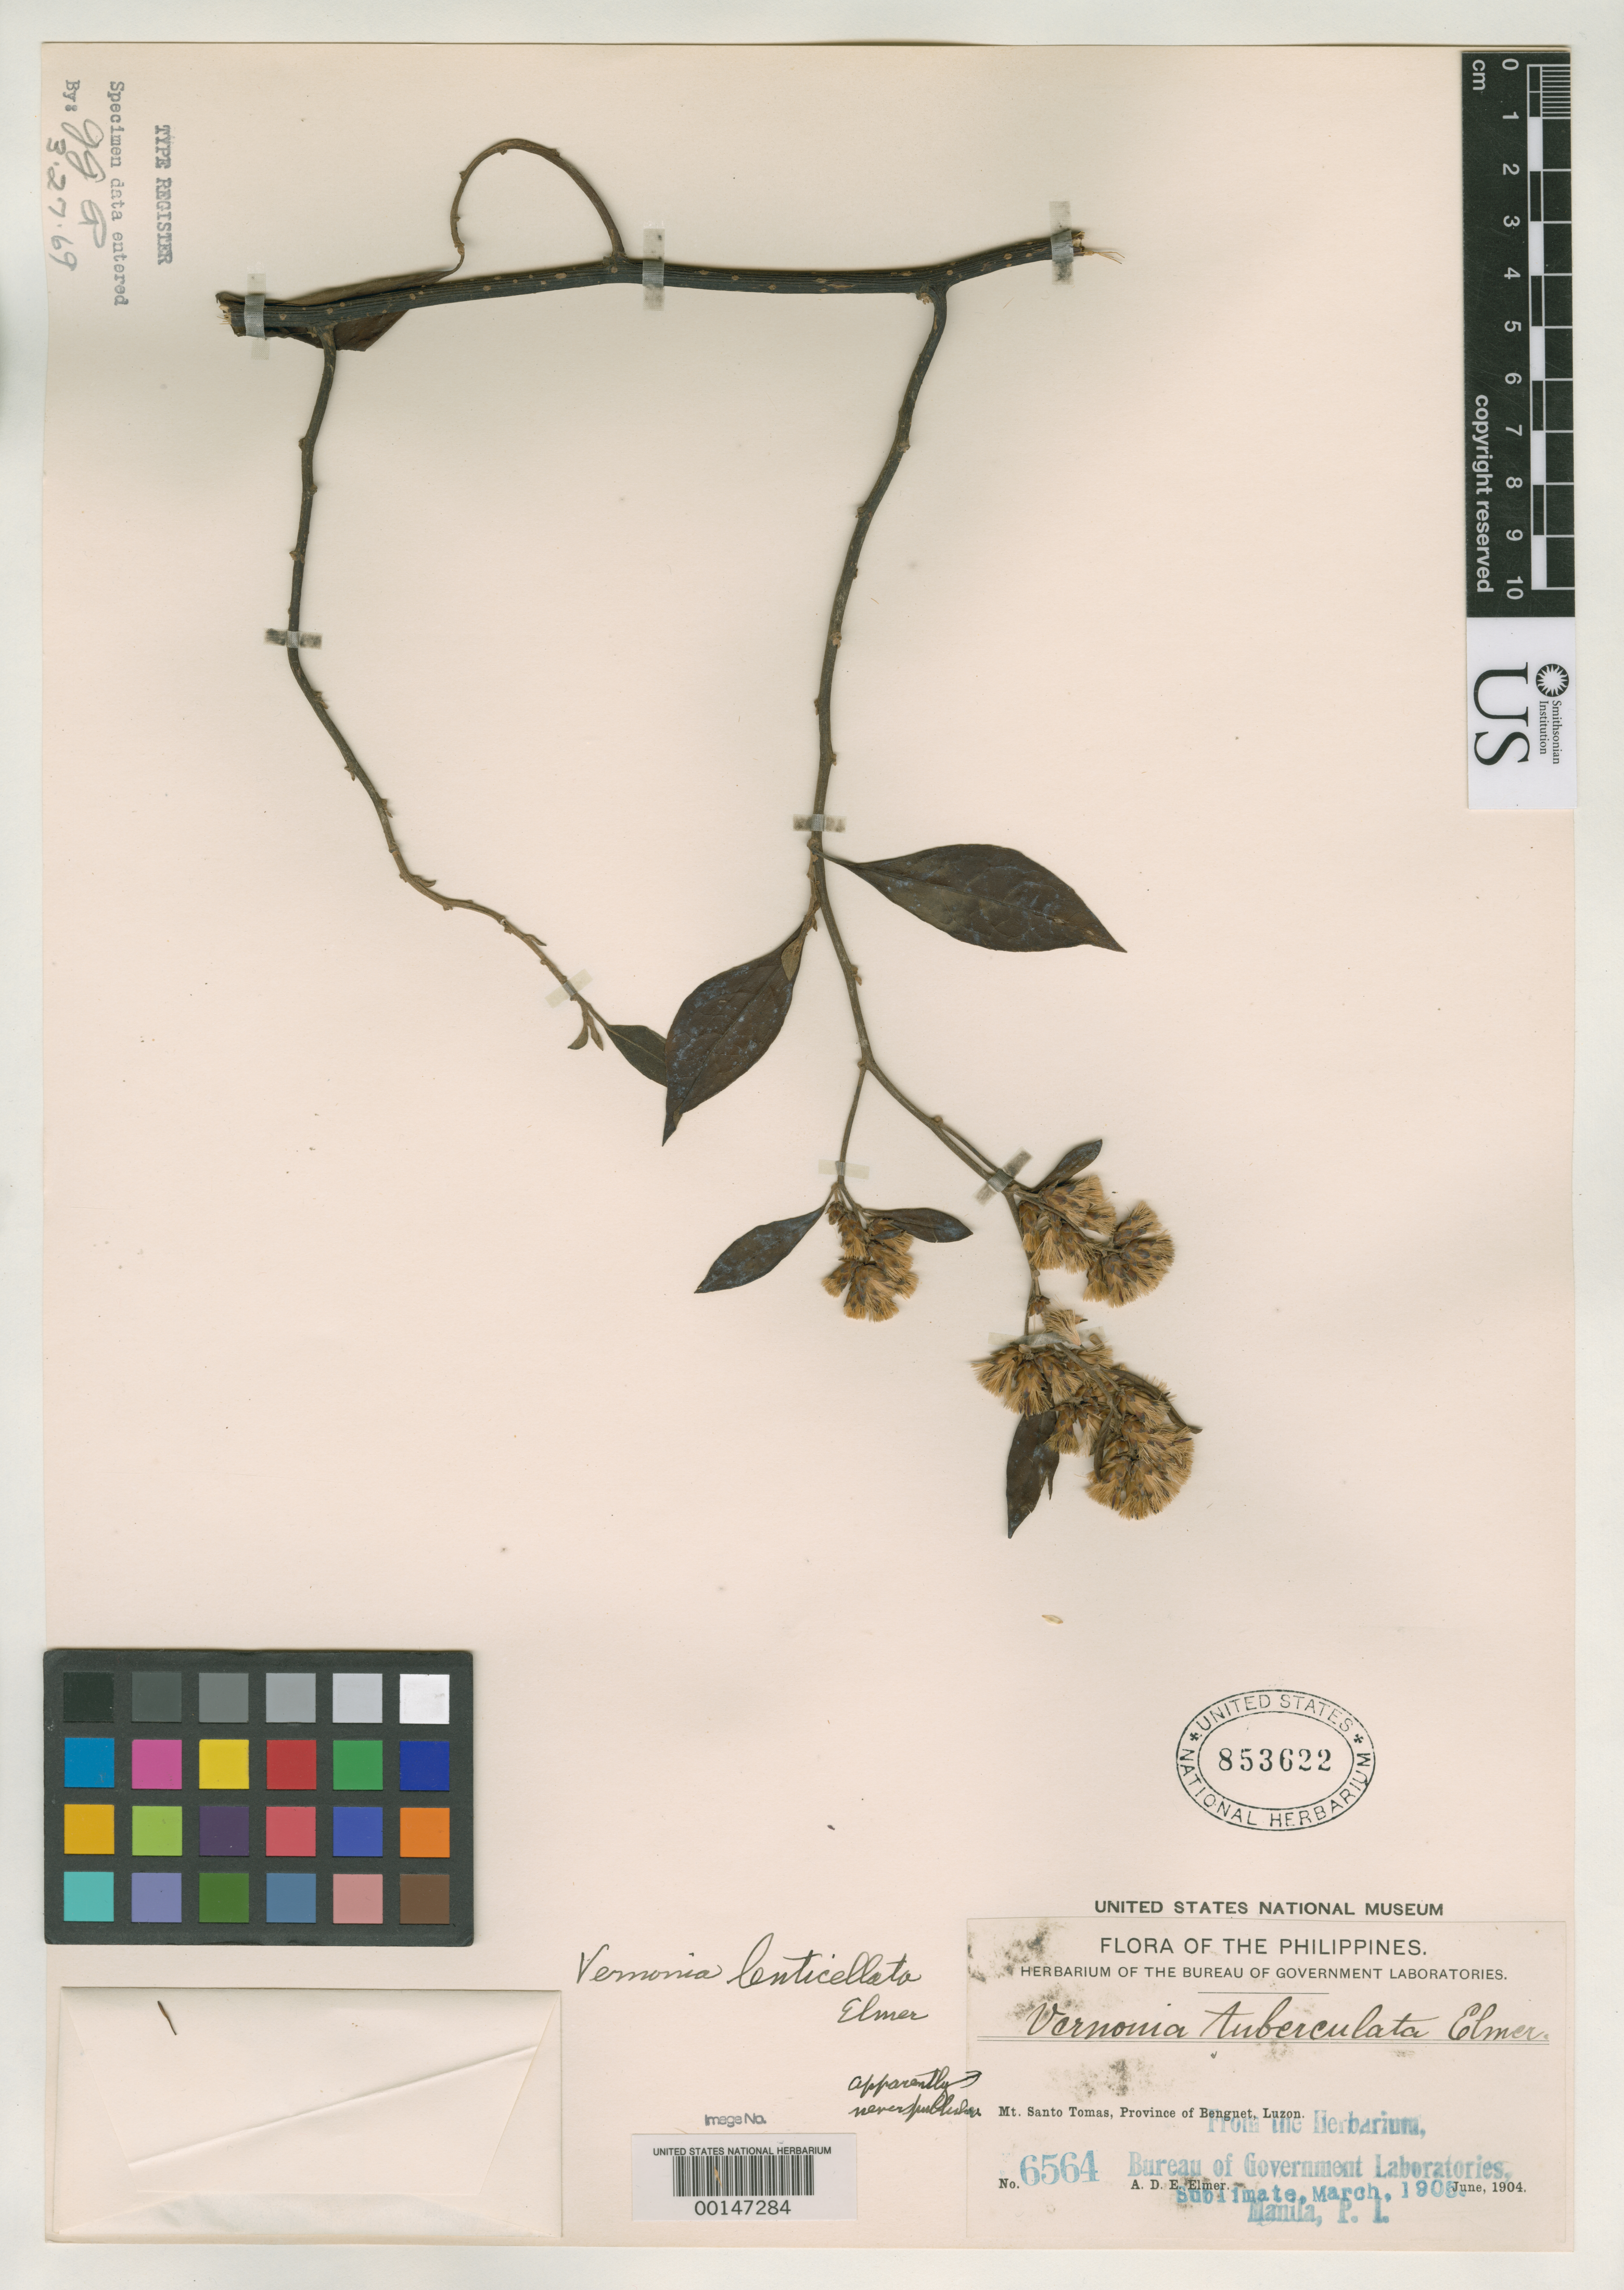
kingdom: Plantae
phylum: Tracheophyta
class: Magnoliopsida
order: Asterales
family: Asteraceae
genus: Vernonia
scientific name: Vernonia lenticellata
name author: Elmer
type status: Isotype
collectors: A. D. E. Elmer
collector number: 6564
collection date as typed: Jun 1904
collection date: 1904-06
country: Philippines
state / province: Cordillera (Administrative Region)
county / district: Benguet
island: Luzon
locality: Near summit of Mt. Santo Thomas.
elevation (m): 2500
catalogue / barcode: US 853622